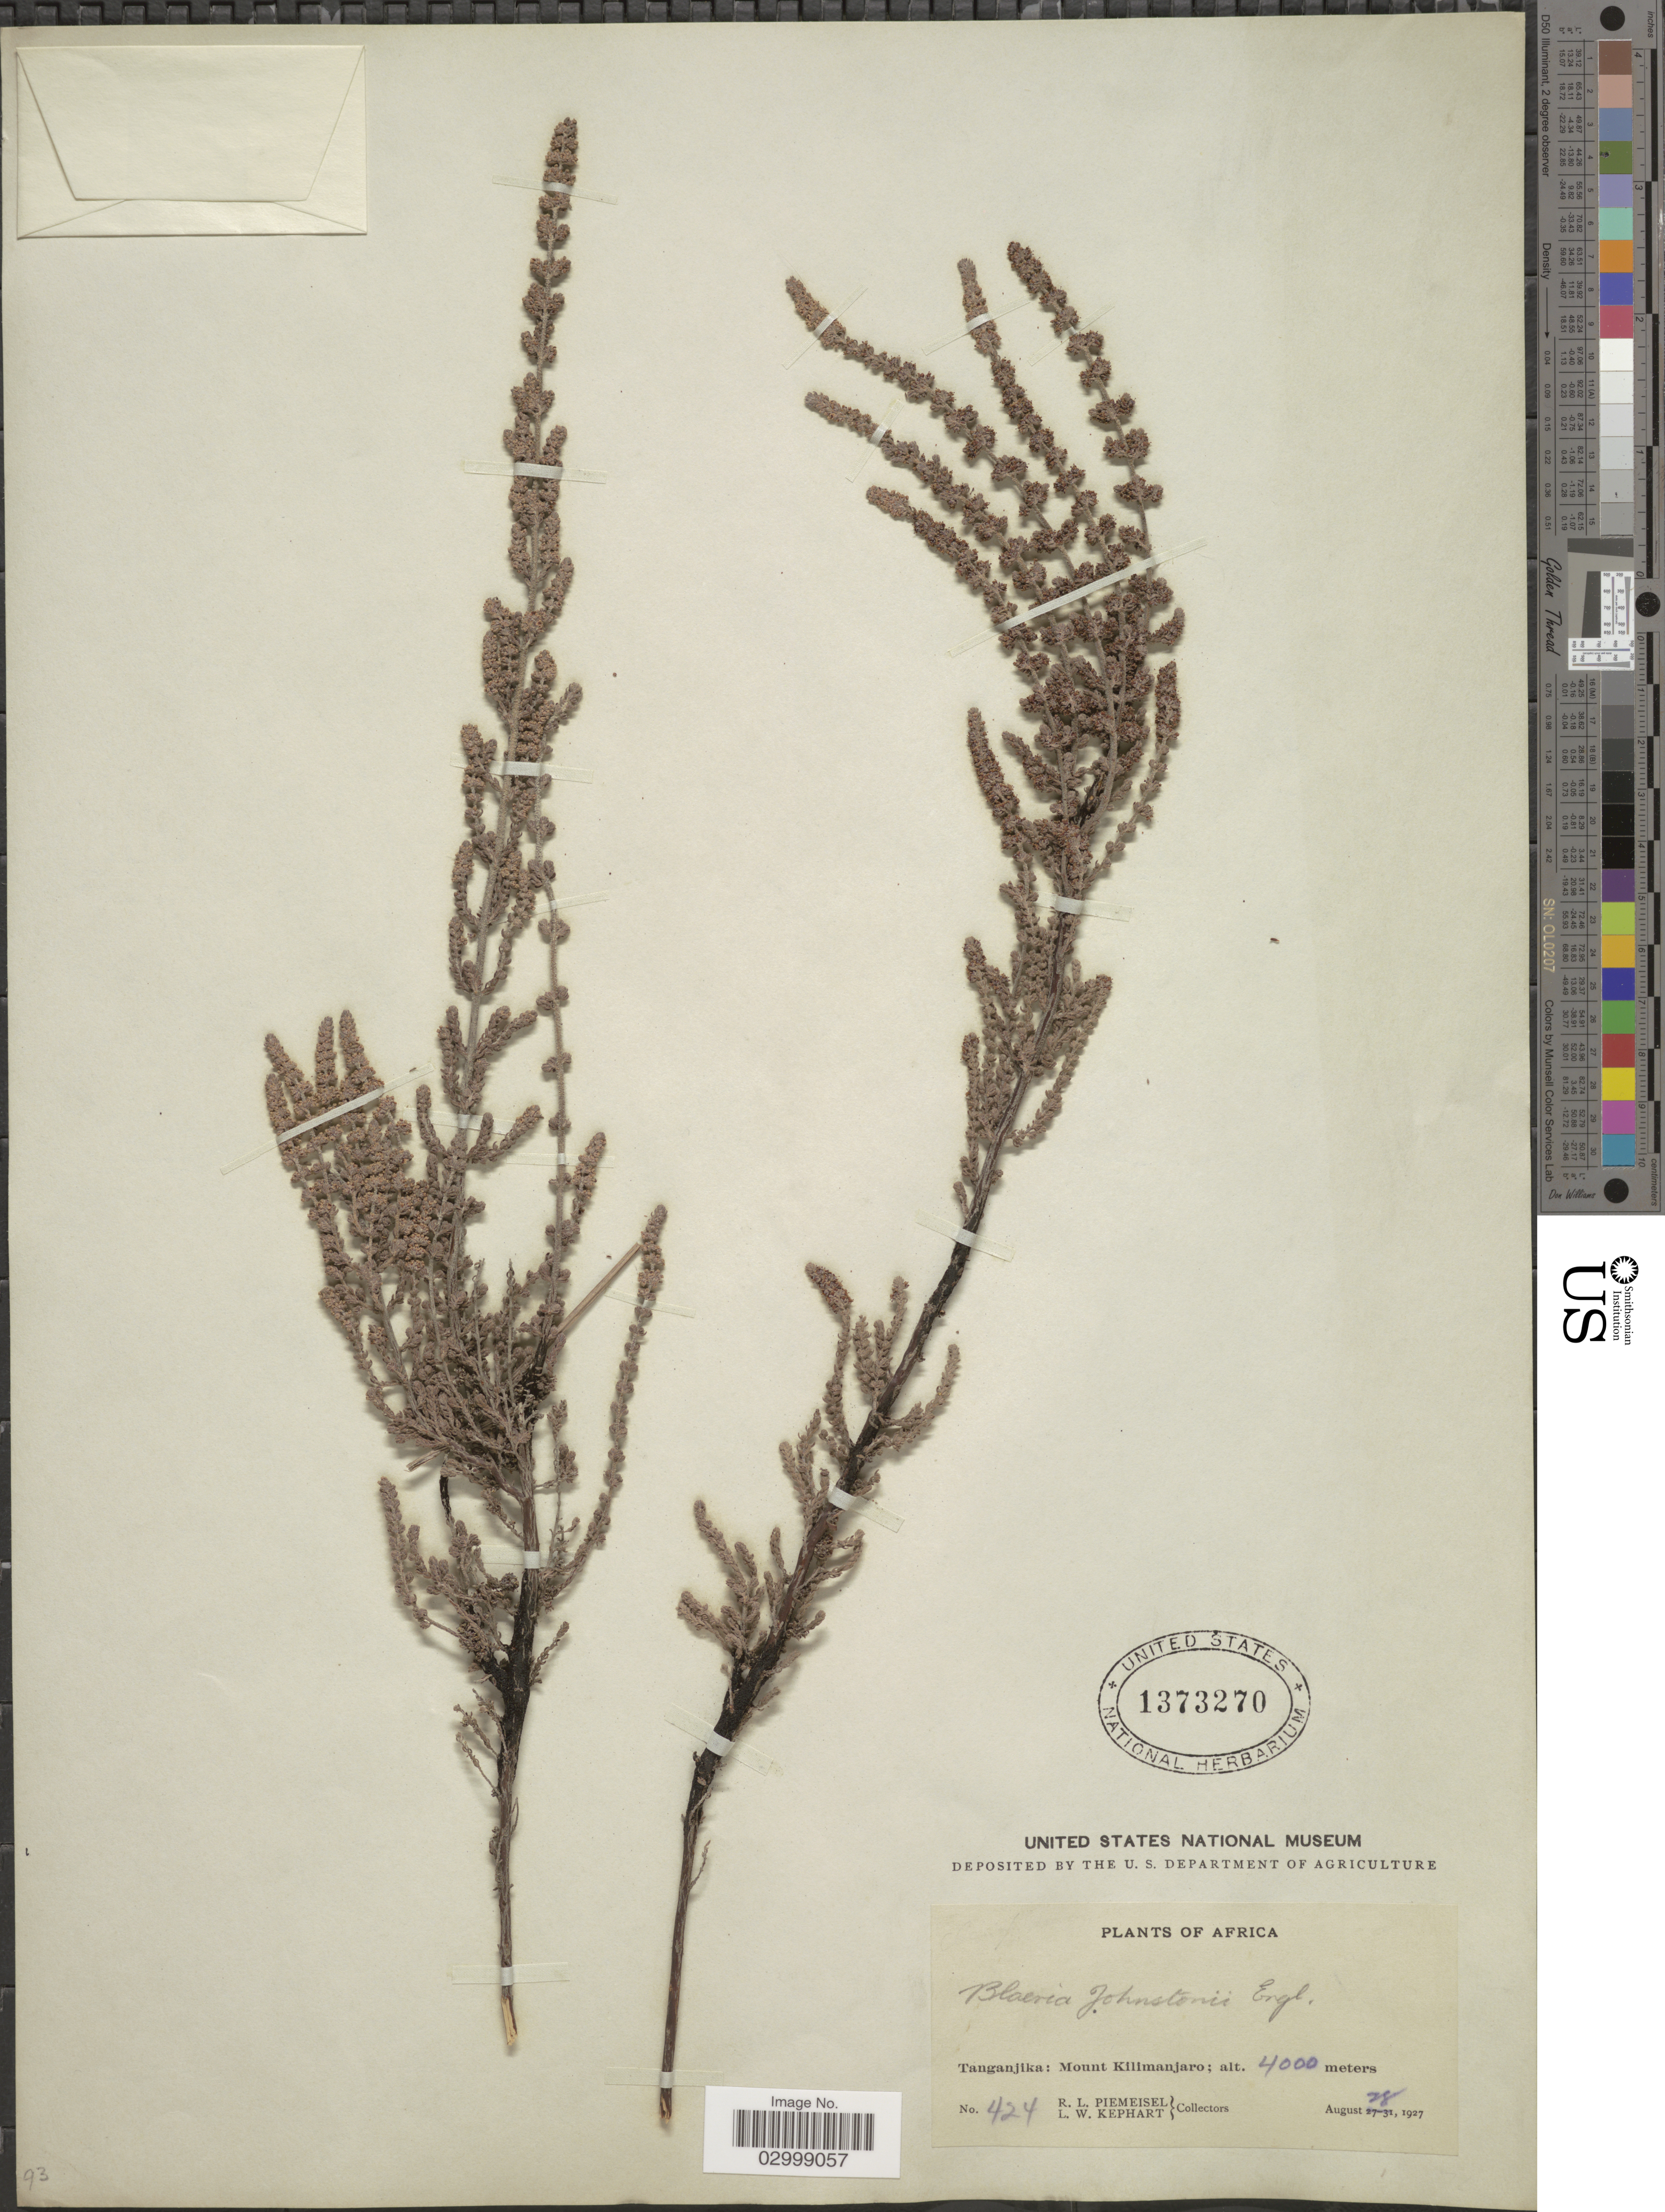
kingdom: Plantae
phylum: Tracheophyta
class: Magnoliopsida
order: Ericales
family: Ericaceae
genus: Blaeria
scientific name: Blaeria johnstonii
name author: Engl.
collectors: R. L. Piemeisel & L. W. Kephart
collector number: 424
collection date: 1927-08-28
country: Tanzania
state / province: Kilimanjaro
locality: Tanganjika: Mount Kilimanjaro.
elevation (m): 4000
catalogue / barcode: US 1373270